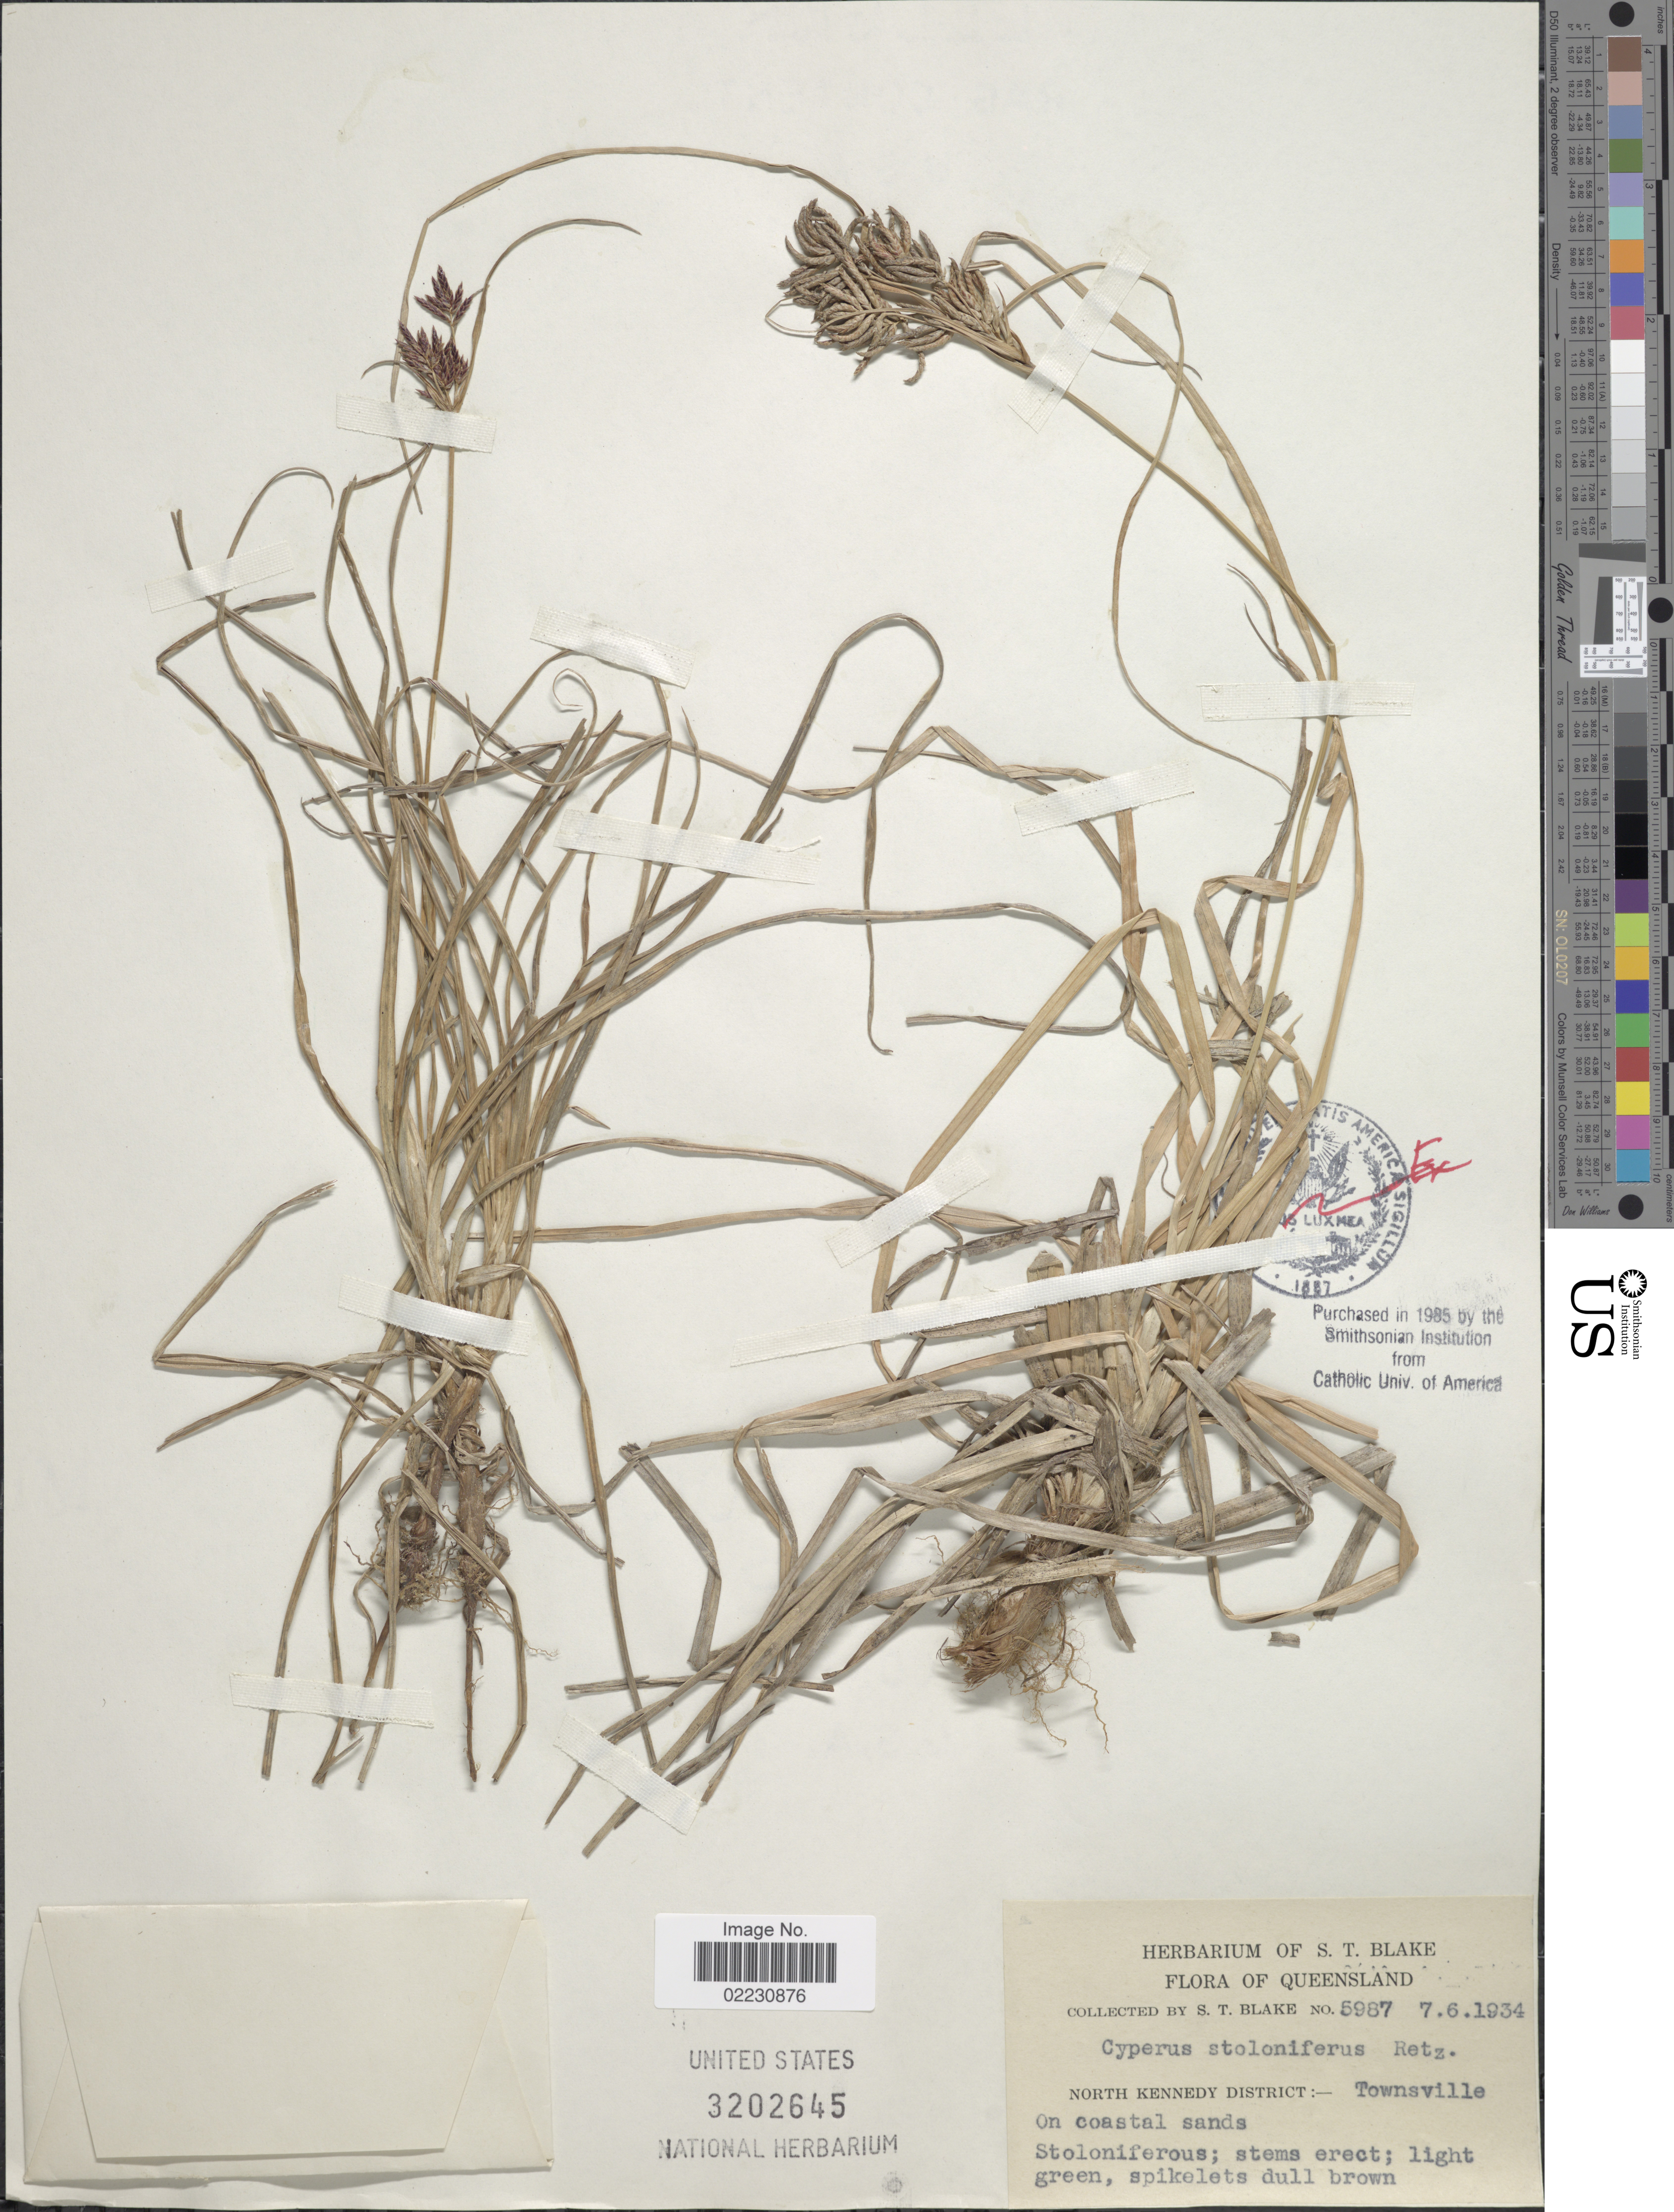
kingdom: Plantae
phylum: Tracheophyta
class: Liliopsida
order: Poales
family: Cyperaceae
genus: Cyperus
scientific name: Cyperus stoloniferus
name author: Retz.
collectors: S. T. Blake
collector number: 5987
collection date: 1934-06-07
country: Australia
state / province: Queensland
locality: North Kennedy District, Townsville, on coastal sands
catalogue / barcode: US 3202645